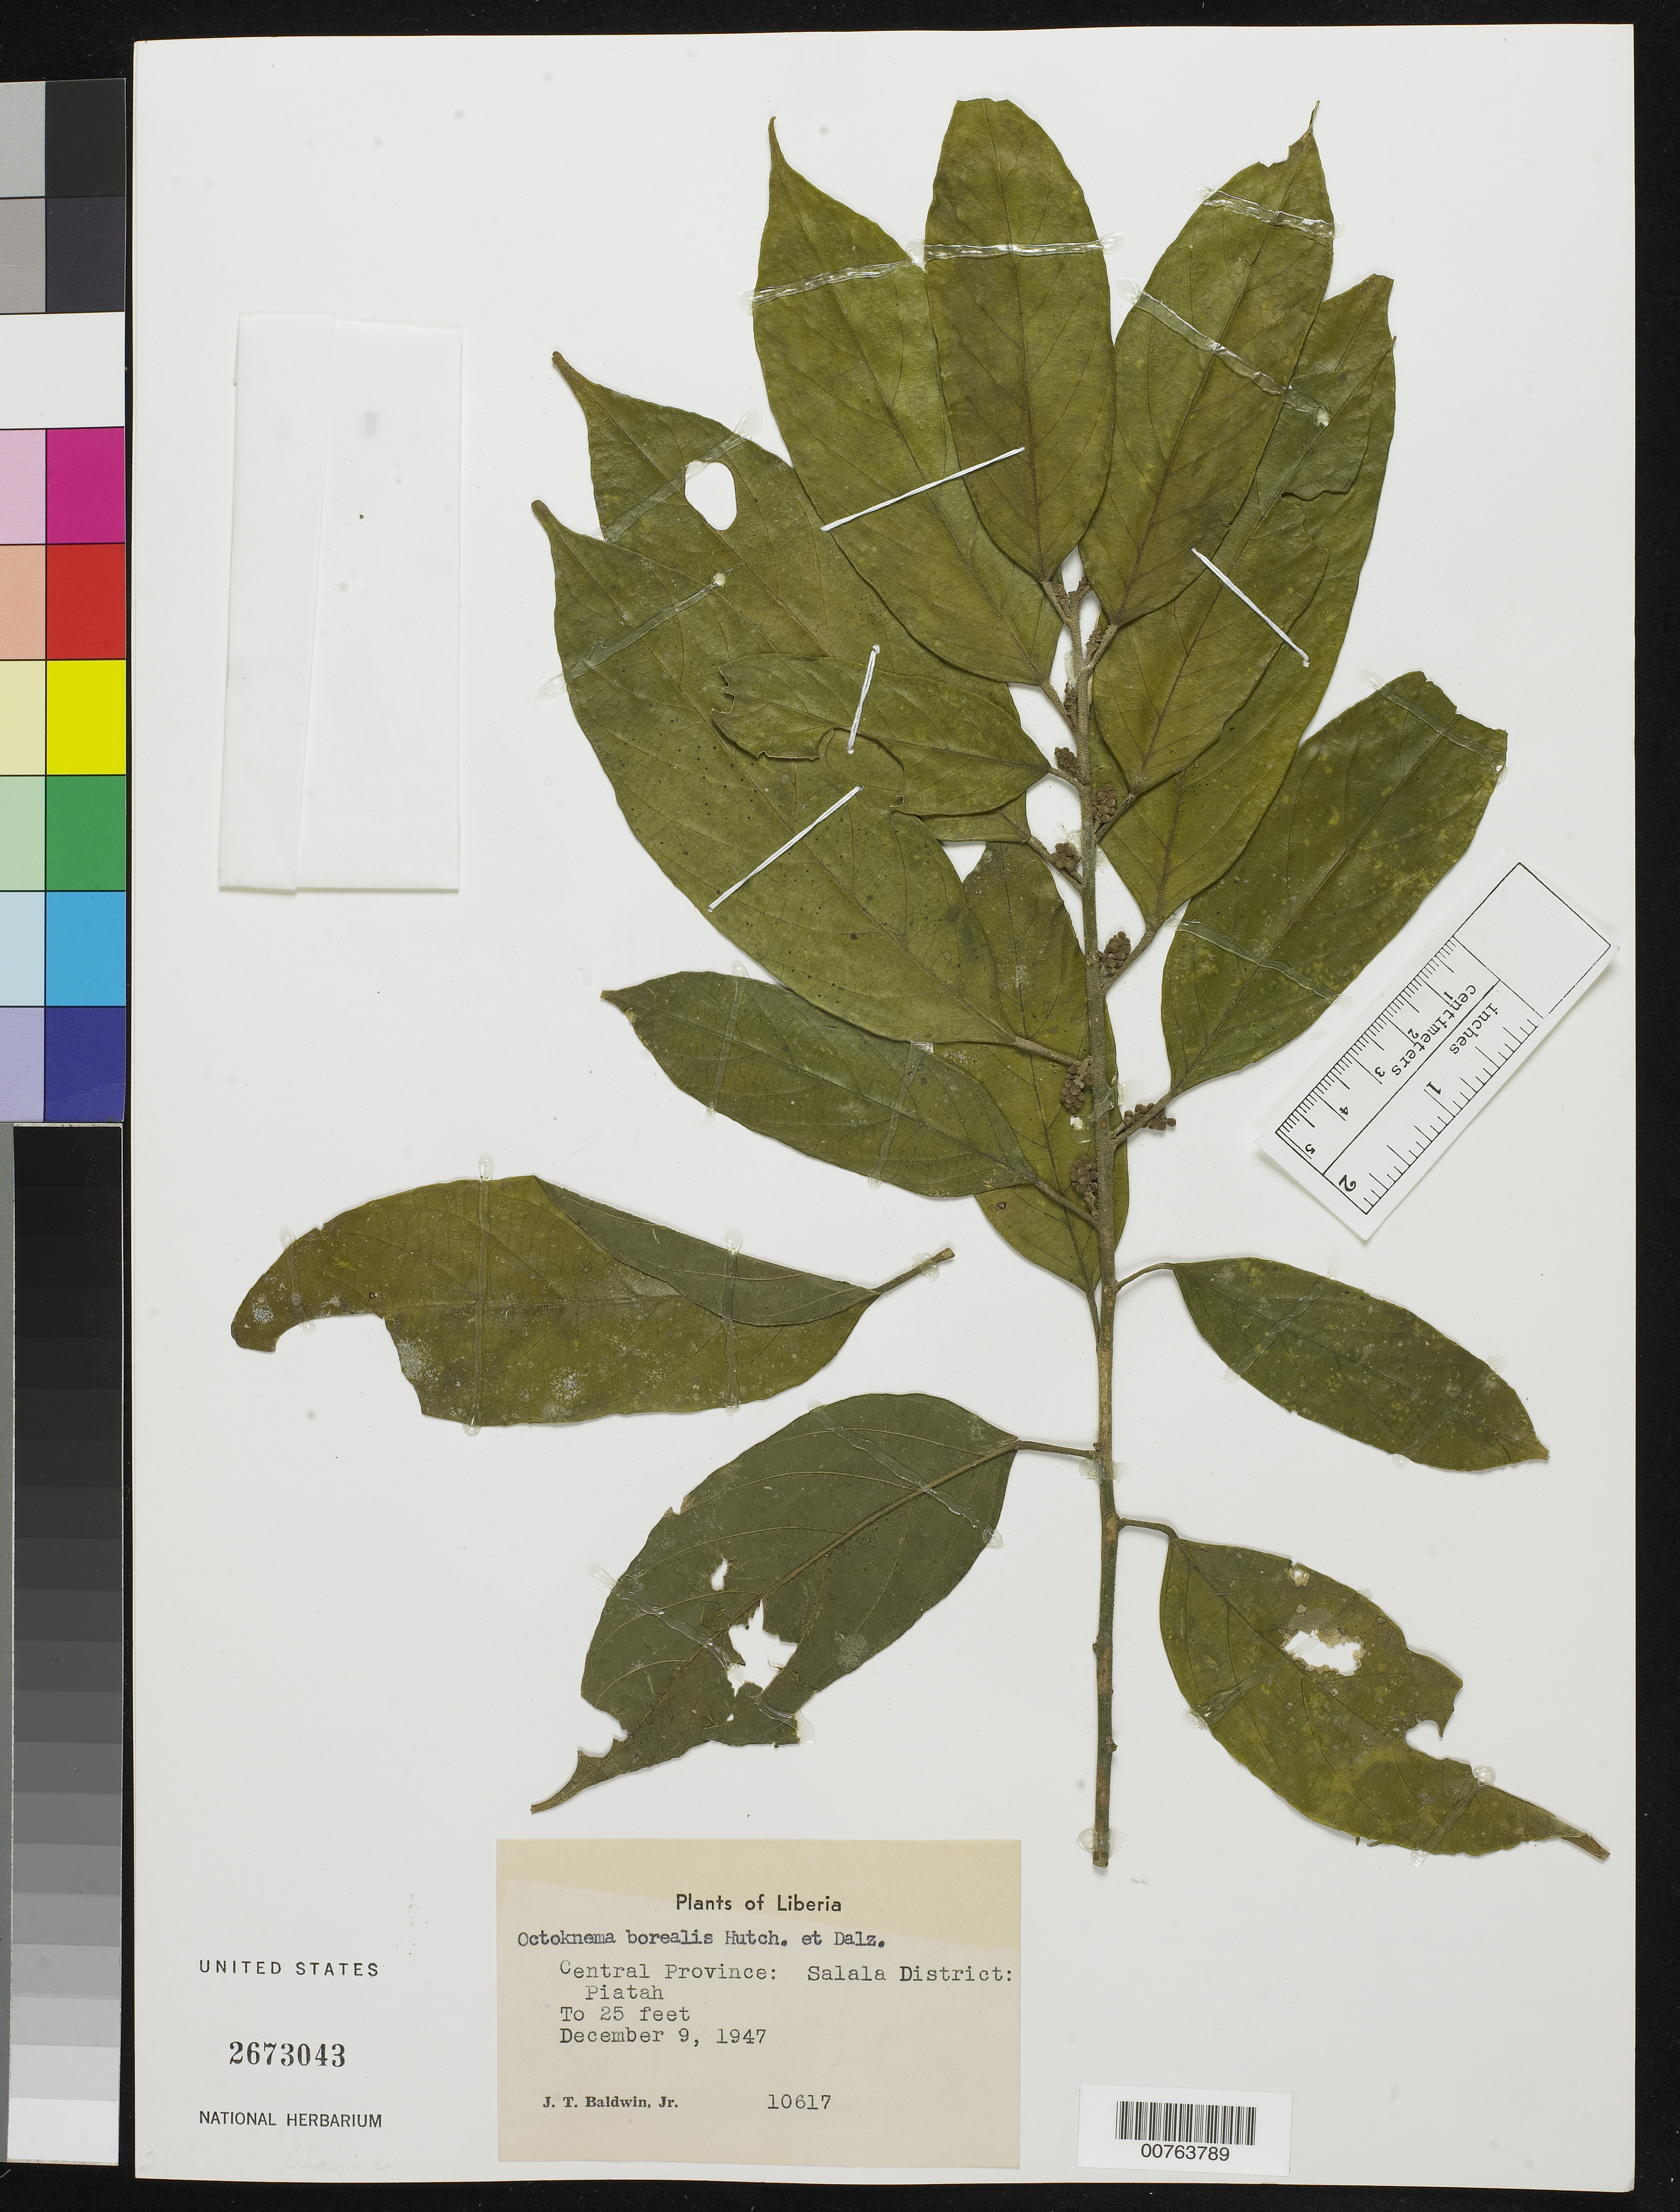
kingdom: Plantae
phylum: Tracheophyta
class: Magnoliopsida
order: Santalales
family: Octoknemaceae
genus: Octoknema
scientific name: Octoknema borealis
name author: Hutch. & Dalziel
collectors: J. T. Baldwin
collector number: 10617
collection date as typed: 9 Dec 1947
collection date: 1947-12-09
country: Liberia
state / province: bong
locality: Central Province: Salala District, Piatah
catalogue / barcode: US 2673043